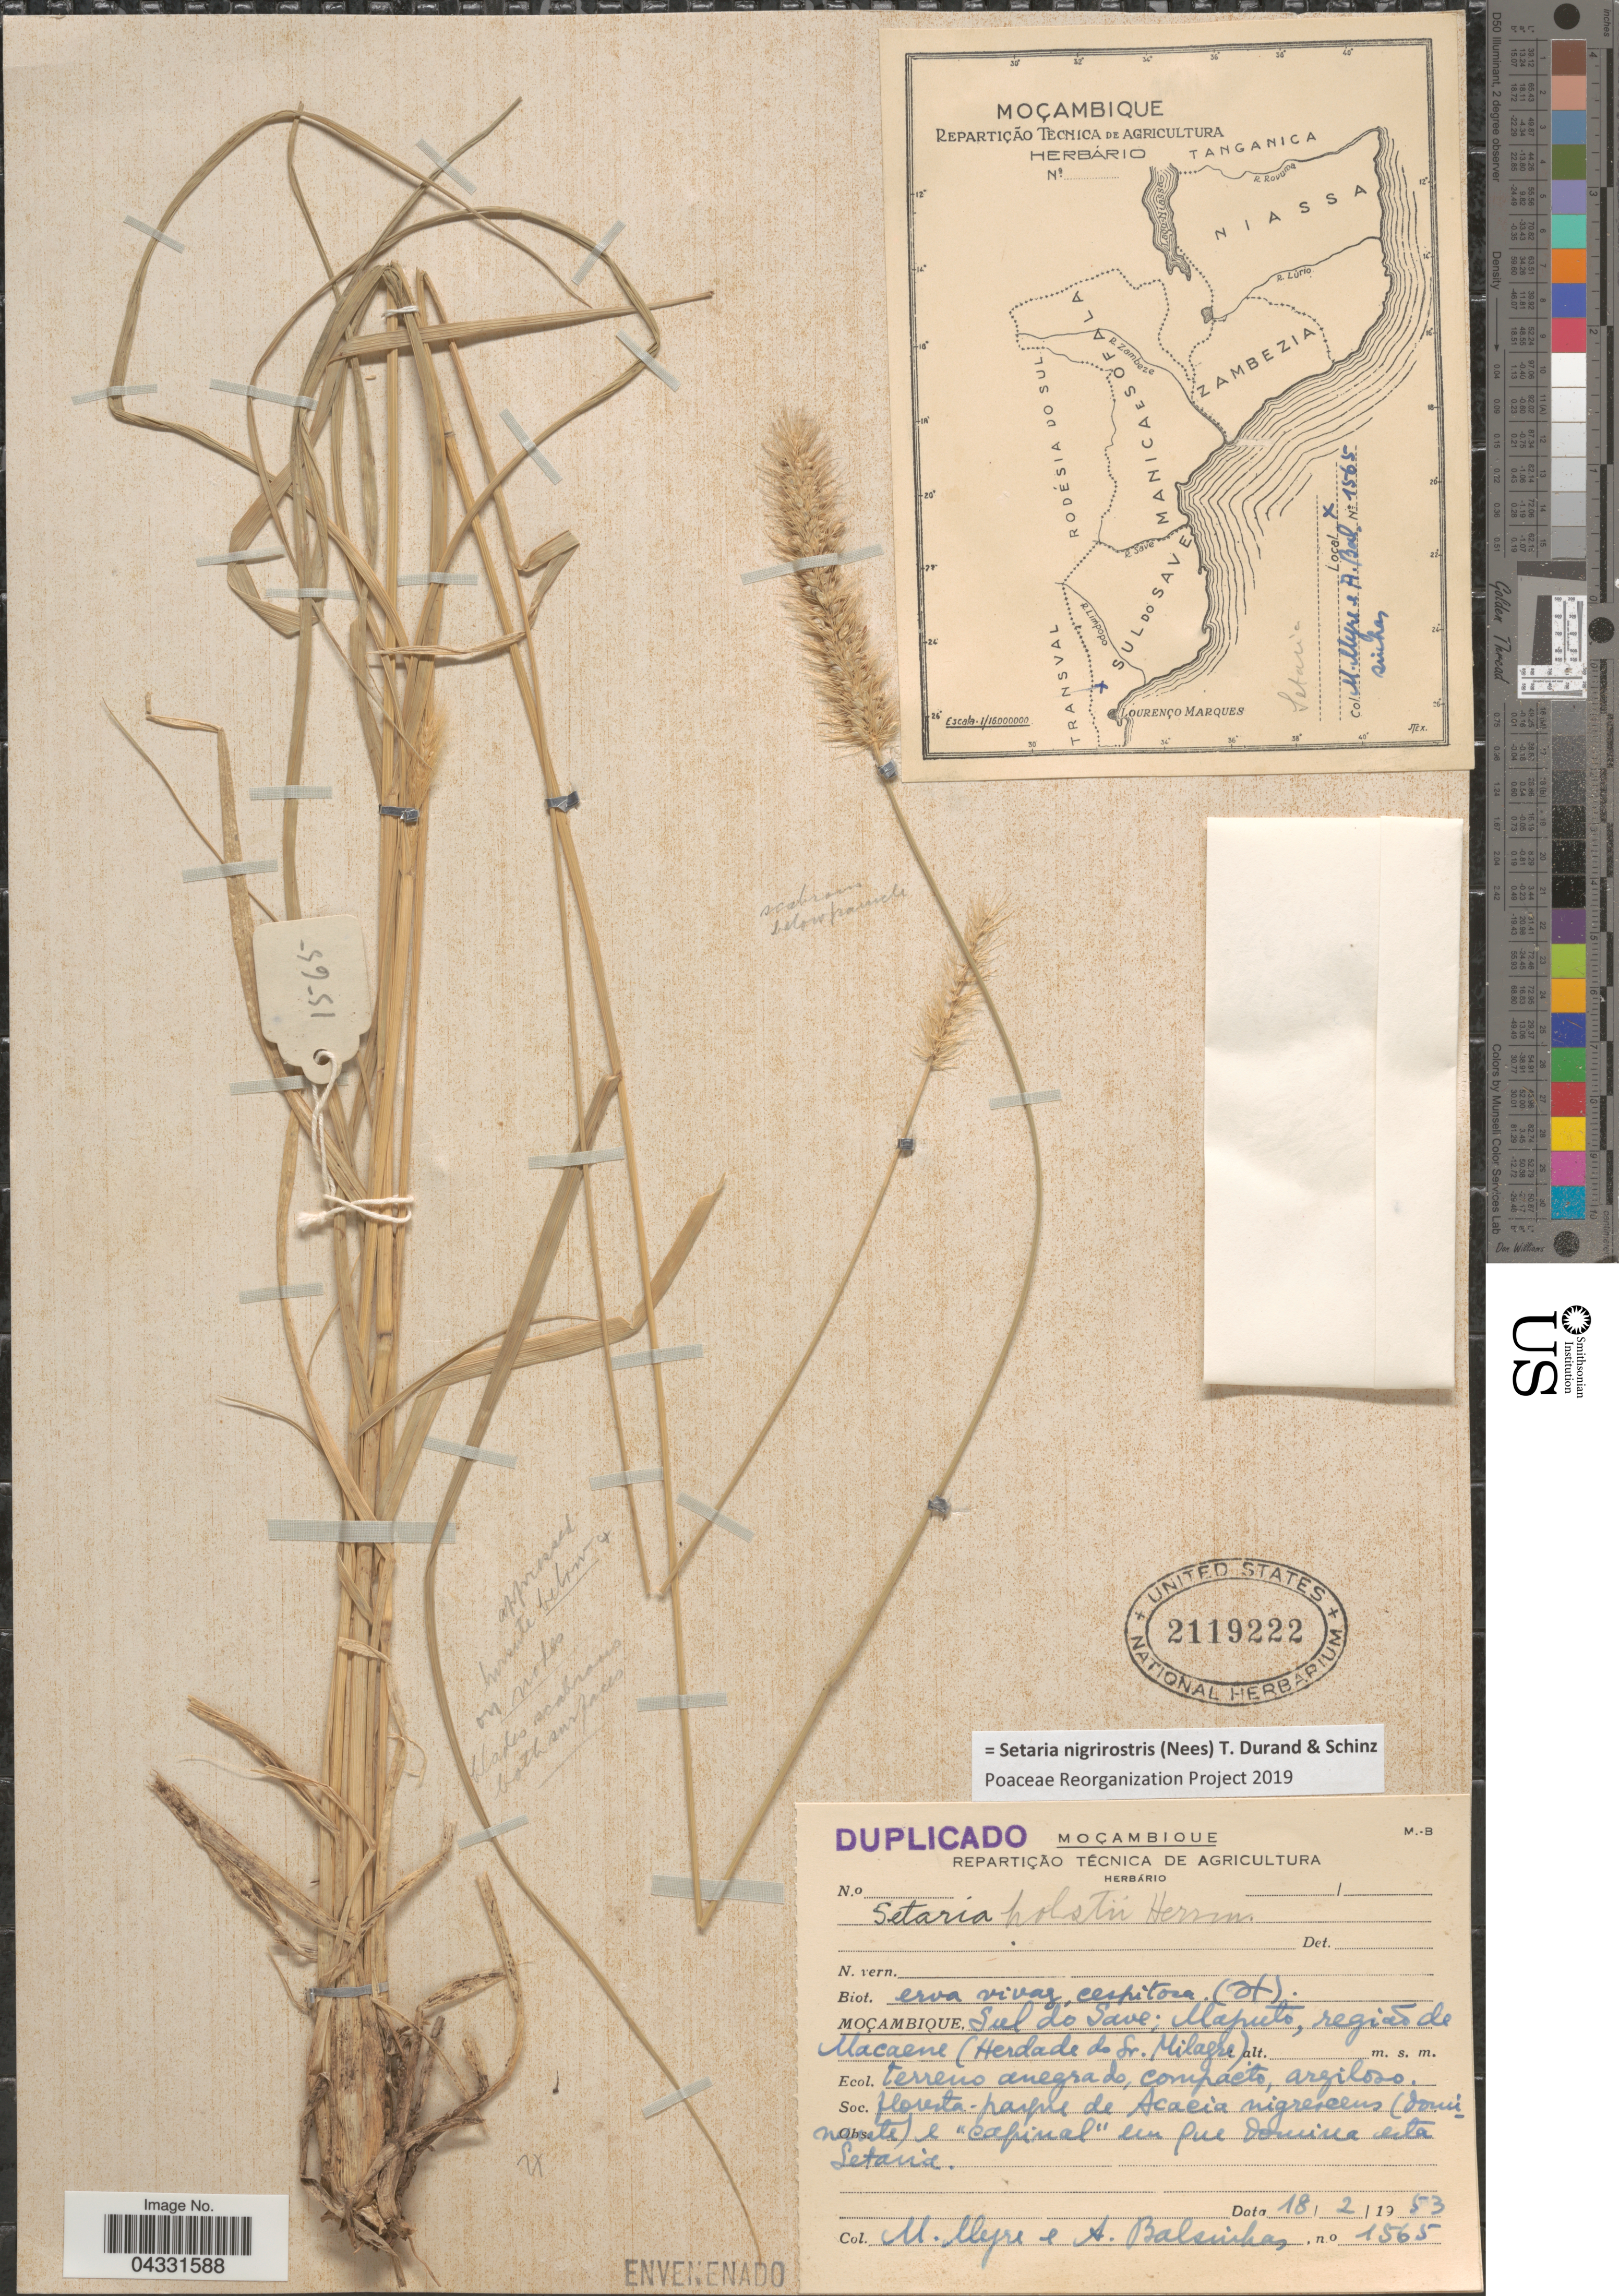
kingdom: Plantae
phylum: Tracheophyta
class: Liliopsida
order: Poales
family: Poaceae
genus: Setaria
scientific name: Setaria nigrirostris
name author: (Nees) Durand & Schinz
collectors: Myre, M. & A. A. Balsinhas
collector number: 1565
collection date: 1953-02-18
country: Mozambique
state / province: Maputo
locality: Sul do Save; Maputo, região de Macaene (Herdade do Gr. Milagre).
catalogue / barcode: US 2119222